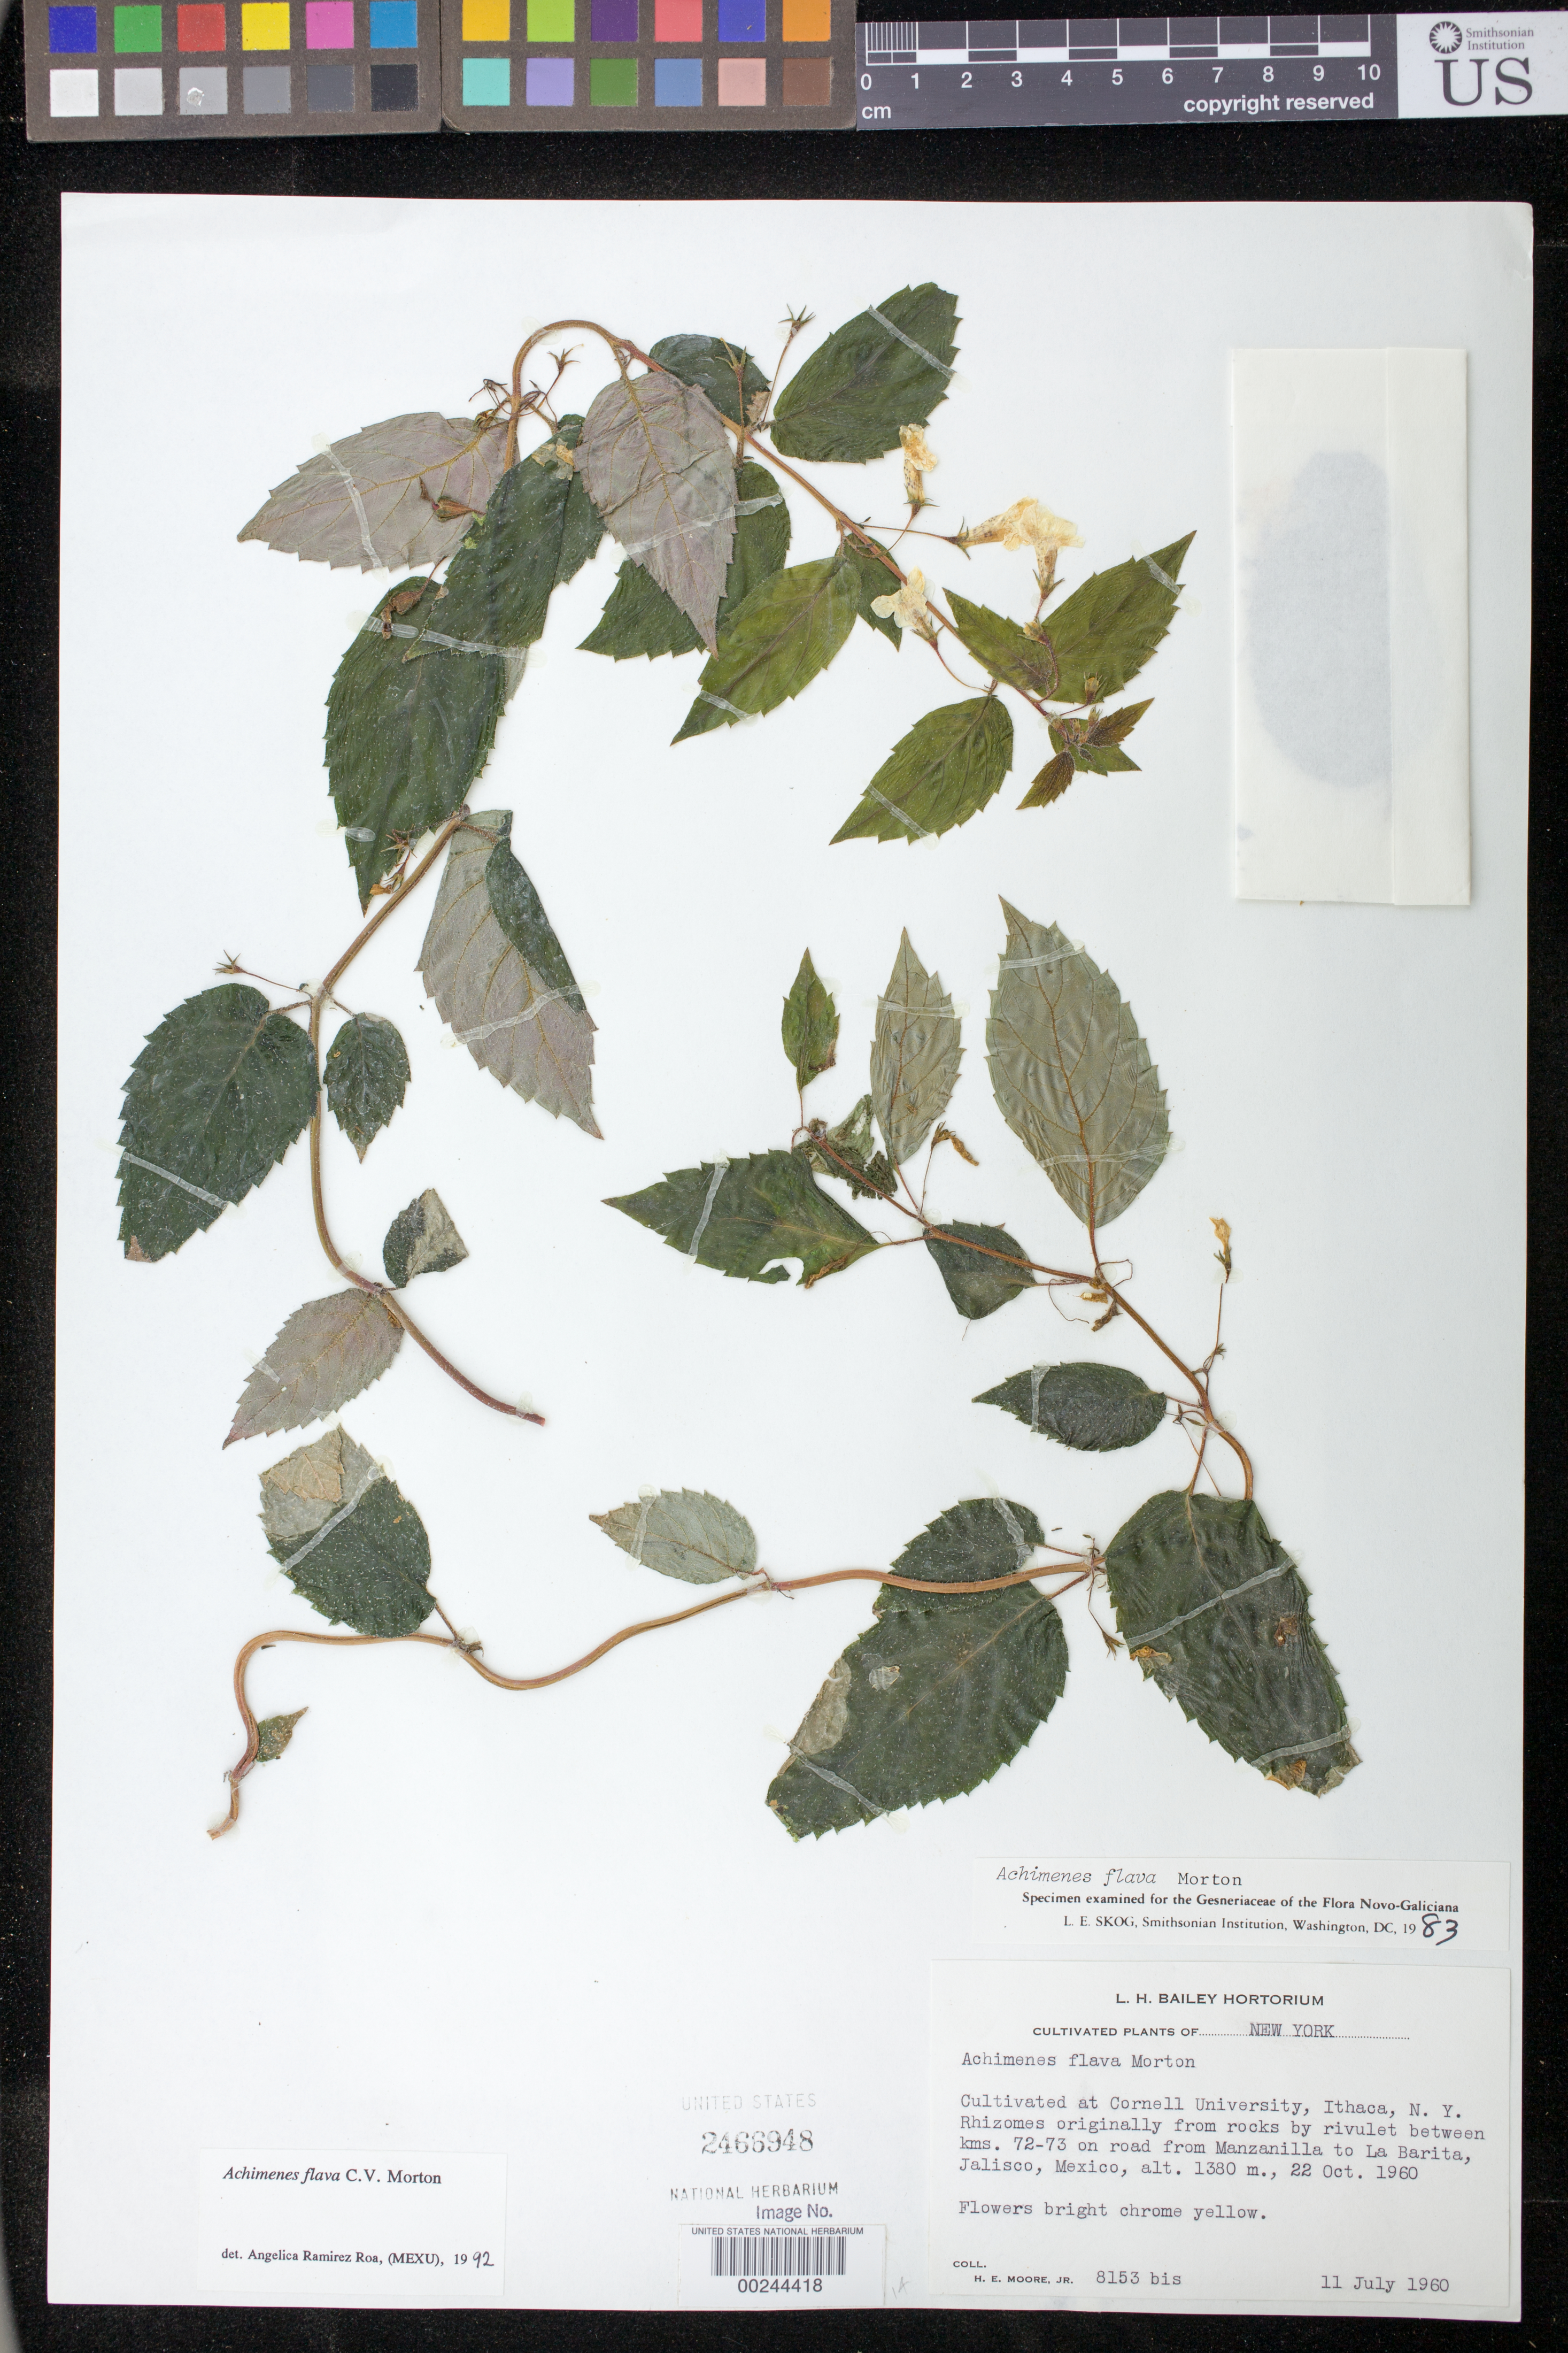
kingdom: Plantae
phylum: Tracheophyta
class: Magnoliopsida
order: Lamiales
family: Gesneriaceae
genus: Achimenes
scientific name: Achimenes flava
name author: C.V. Morton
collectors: H. E. Moore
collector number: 8153 bis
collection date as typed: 11 Jul 1960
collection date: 1960-07-11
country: Mexico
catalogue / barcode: US 2466948